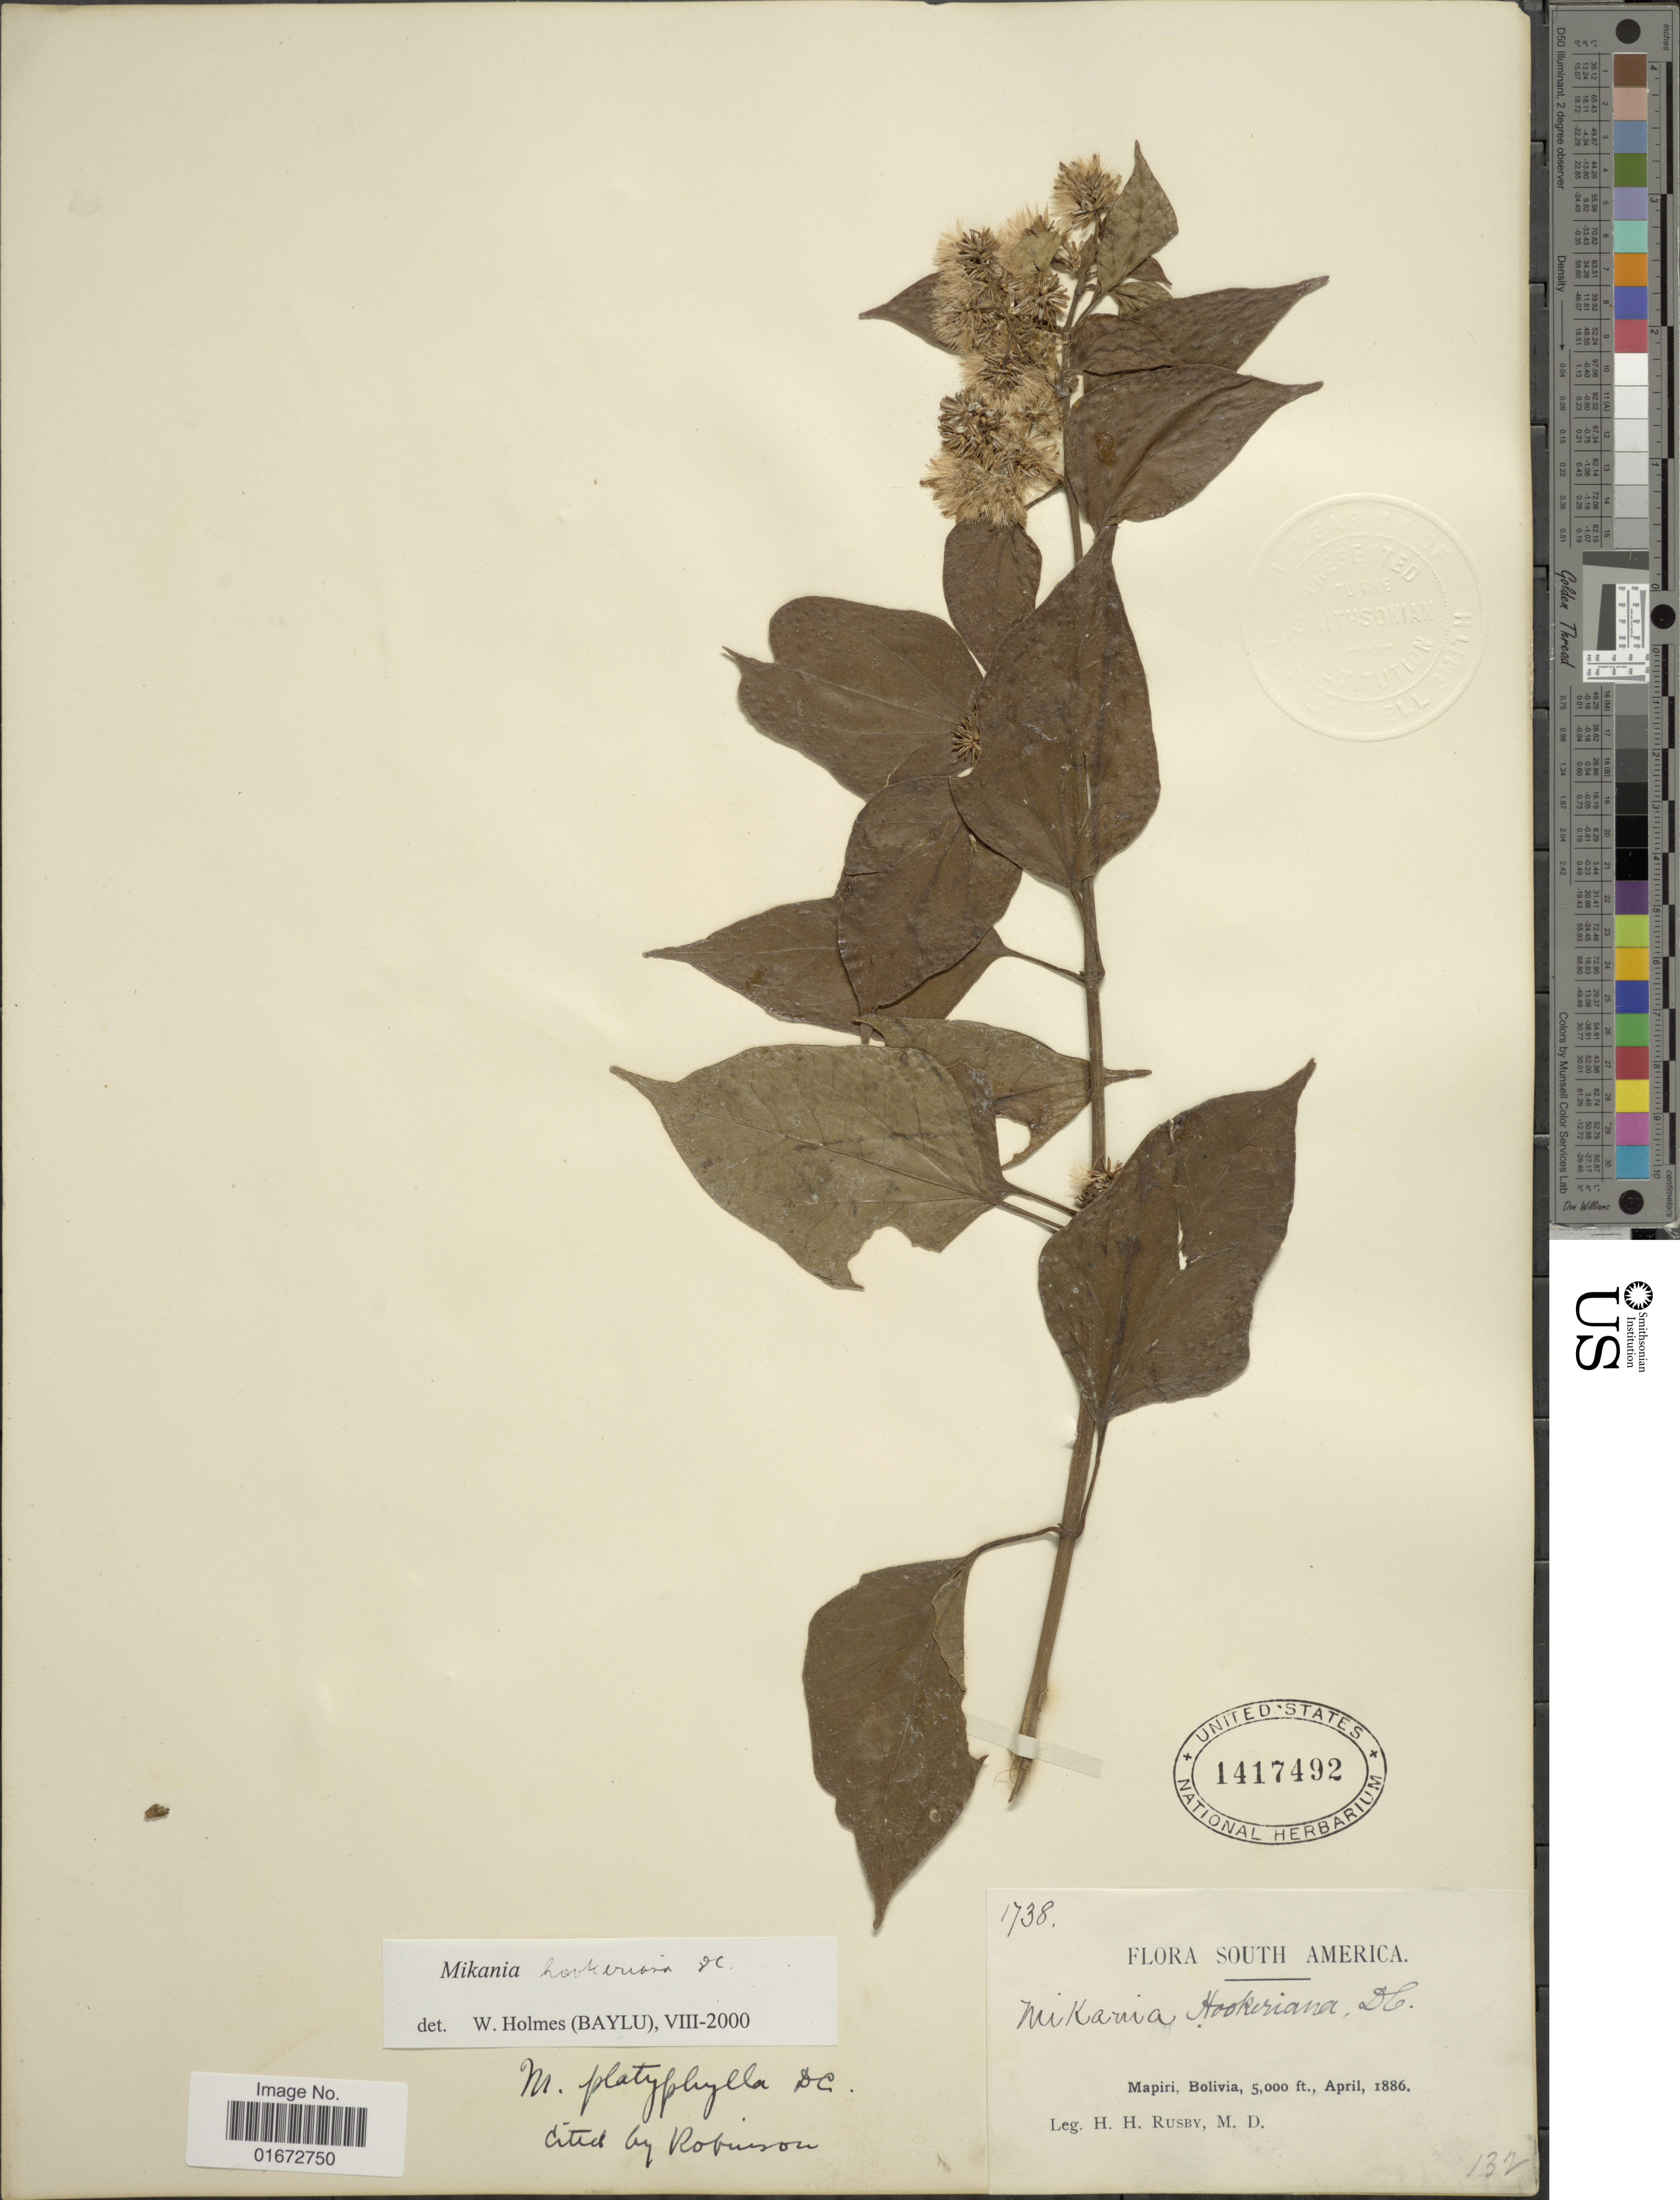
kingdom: Plantae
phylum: Tracheophyta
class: Magnoliopsida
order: Asterales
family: Asteraceae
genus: Mikania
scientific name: Mikania hookeriana var. platyphylla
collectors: H. H. Rusby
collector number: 1738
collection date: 1886-04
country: Bolivia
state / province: La Páz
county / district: Larecaja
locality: Mapiri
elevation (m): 1524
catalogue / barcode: US 1417492